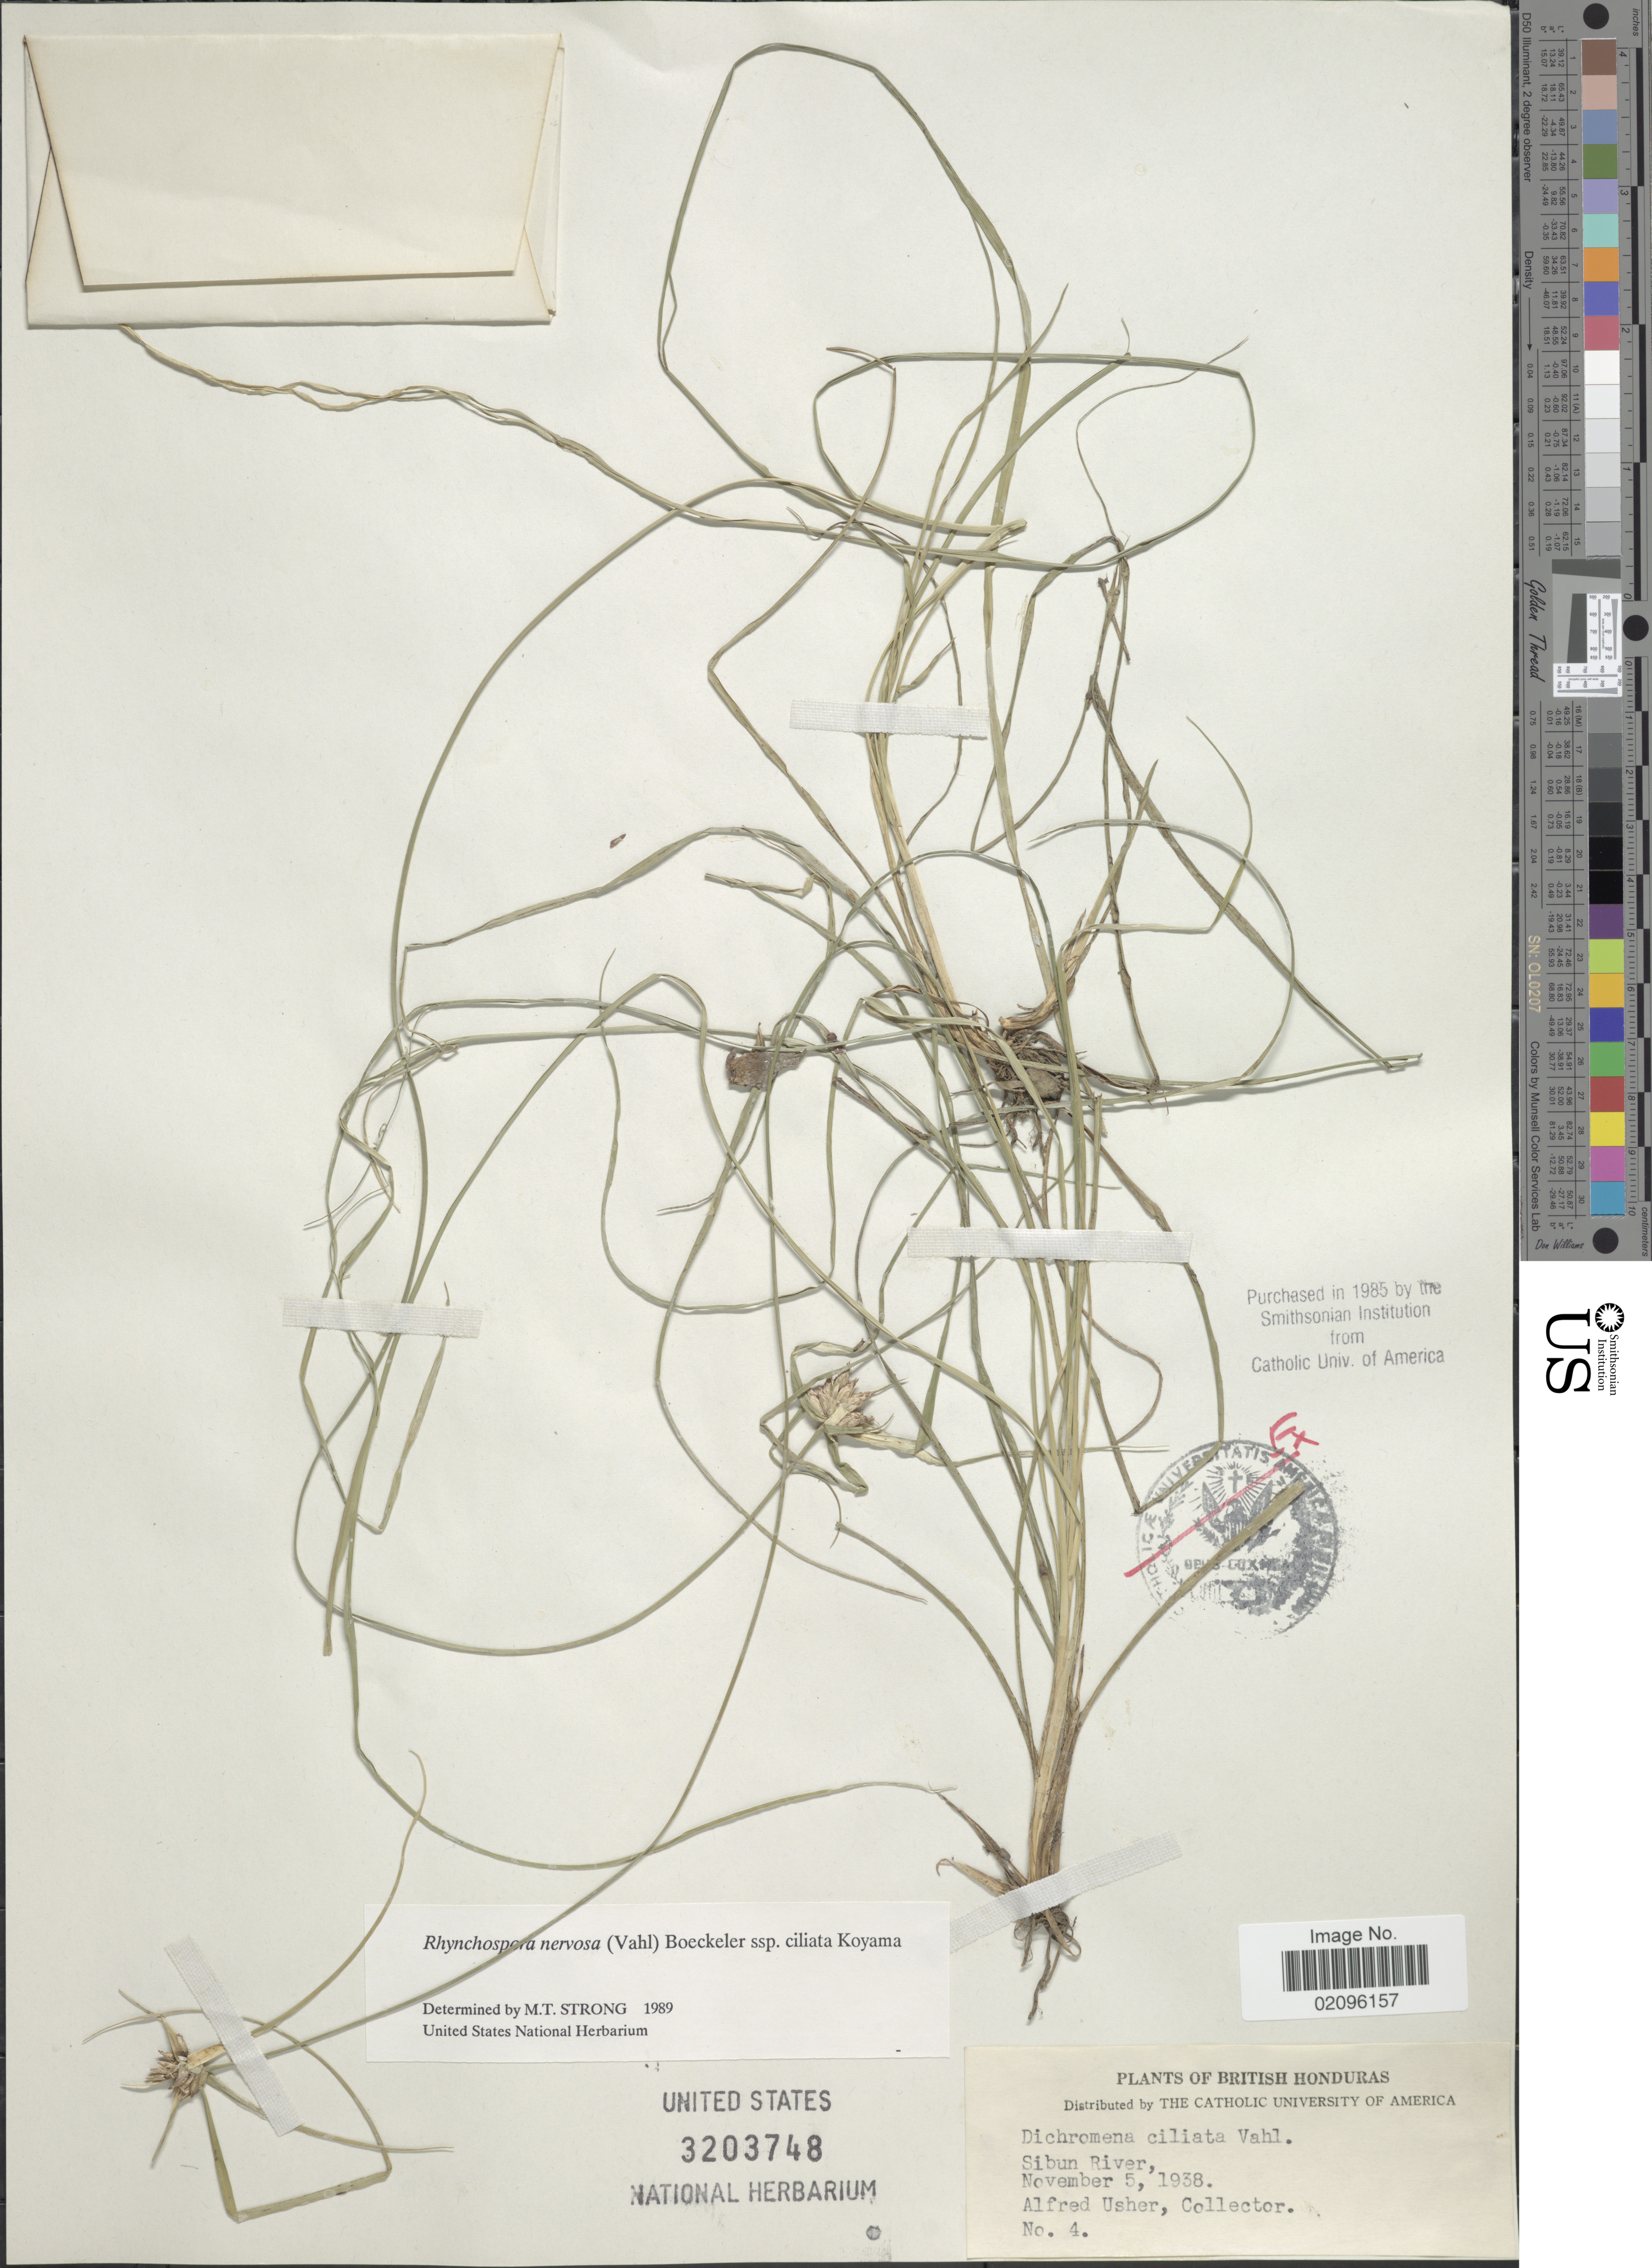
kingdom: Plantae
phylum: Tracheophyta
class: Liliopsida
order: Poales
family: Cyperaceae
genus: Rhynchospora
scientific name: Rhynchospora nervosa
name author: (Vahl) Boeckeler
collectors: A. Usher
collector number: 4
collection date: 1938-11-05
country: Belize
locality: British Honduras, Sibun River.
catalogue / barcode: US 3203748